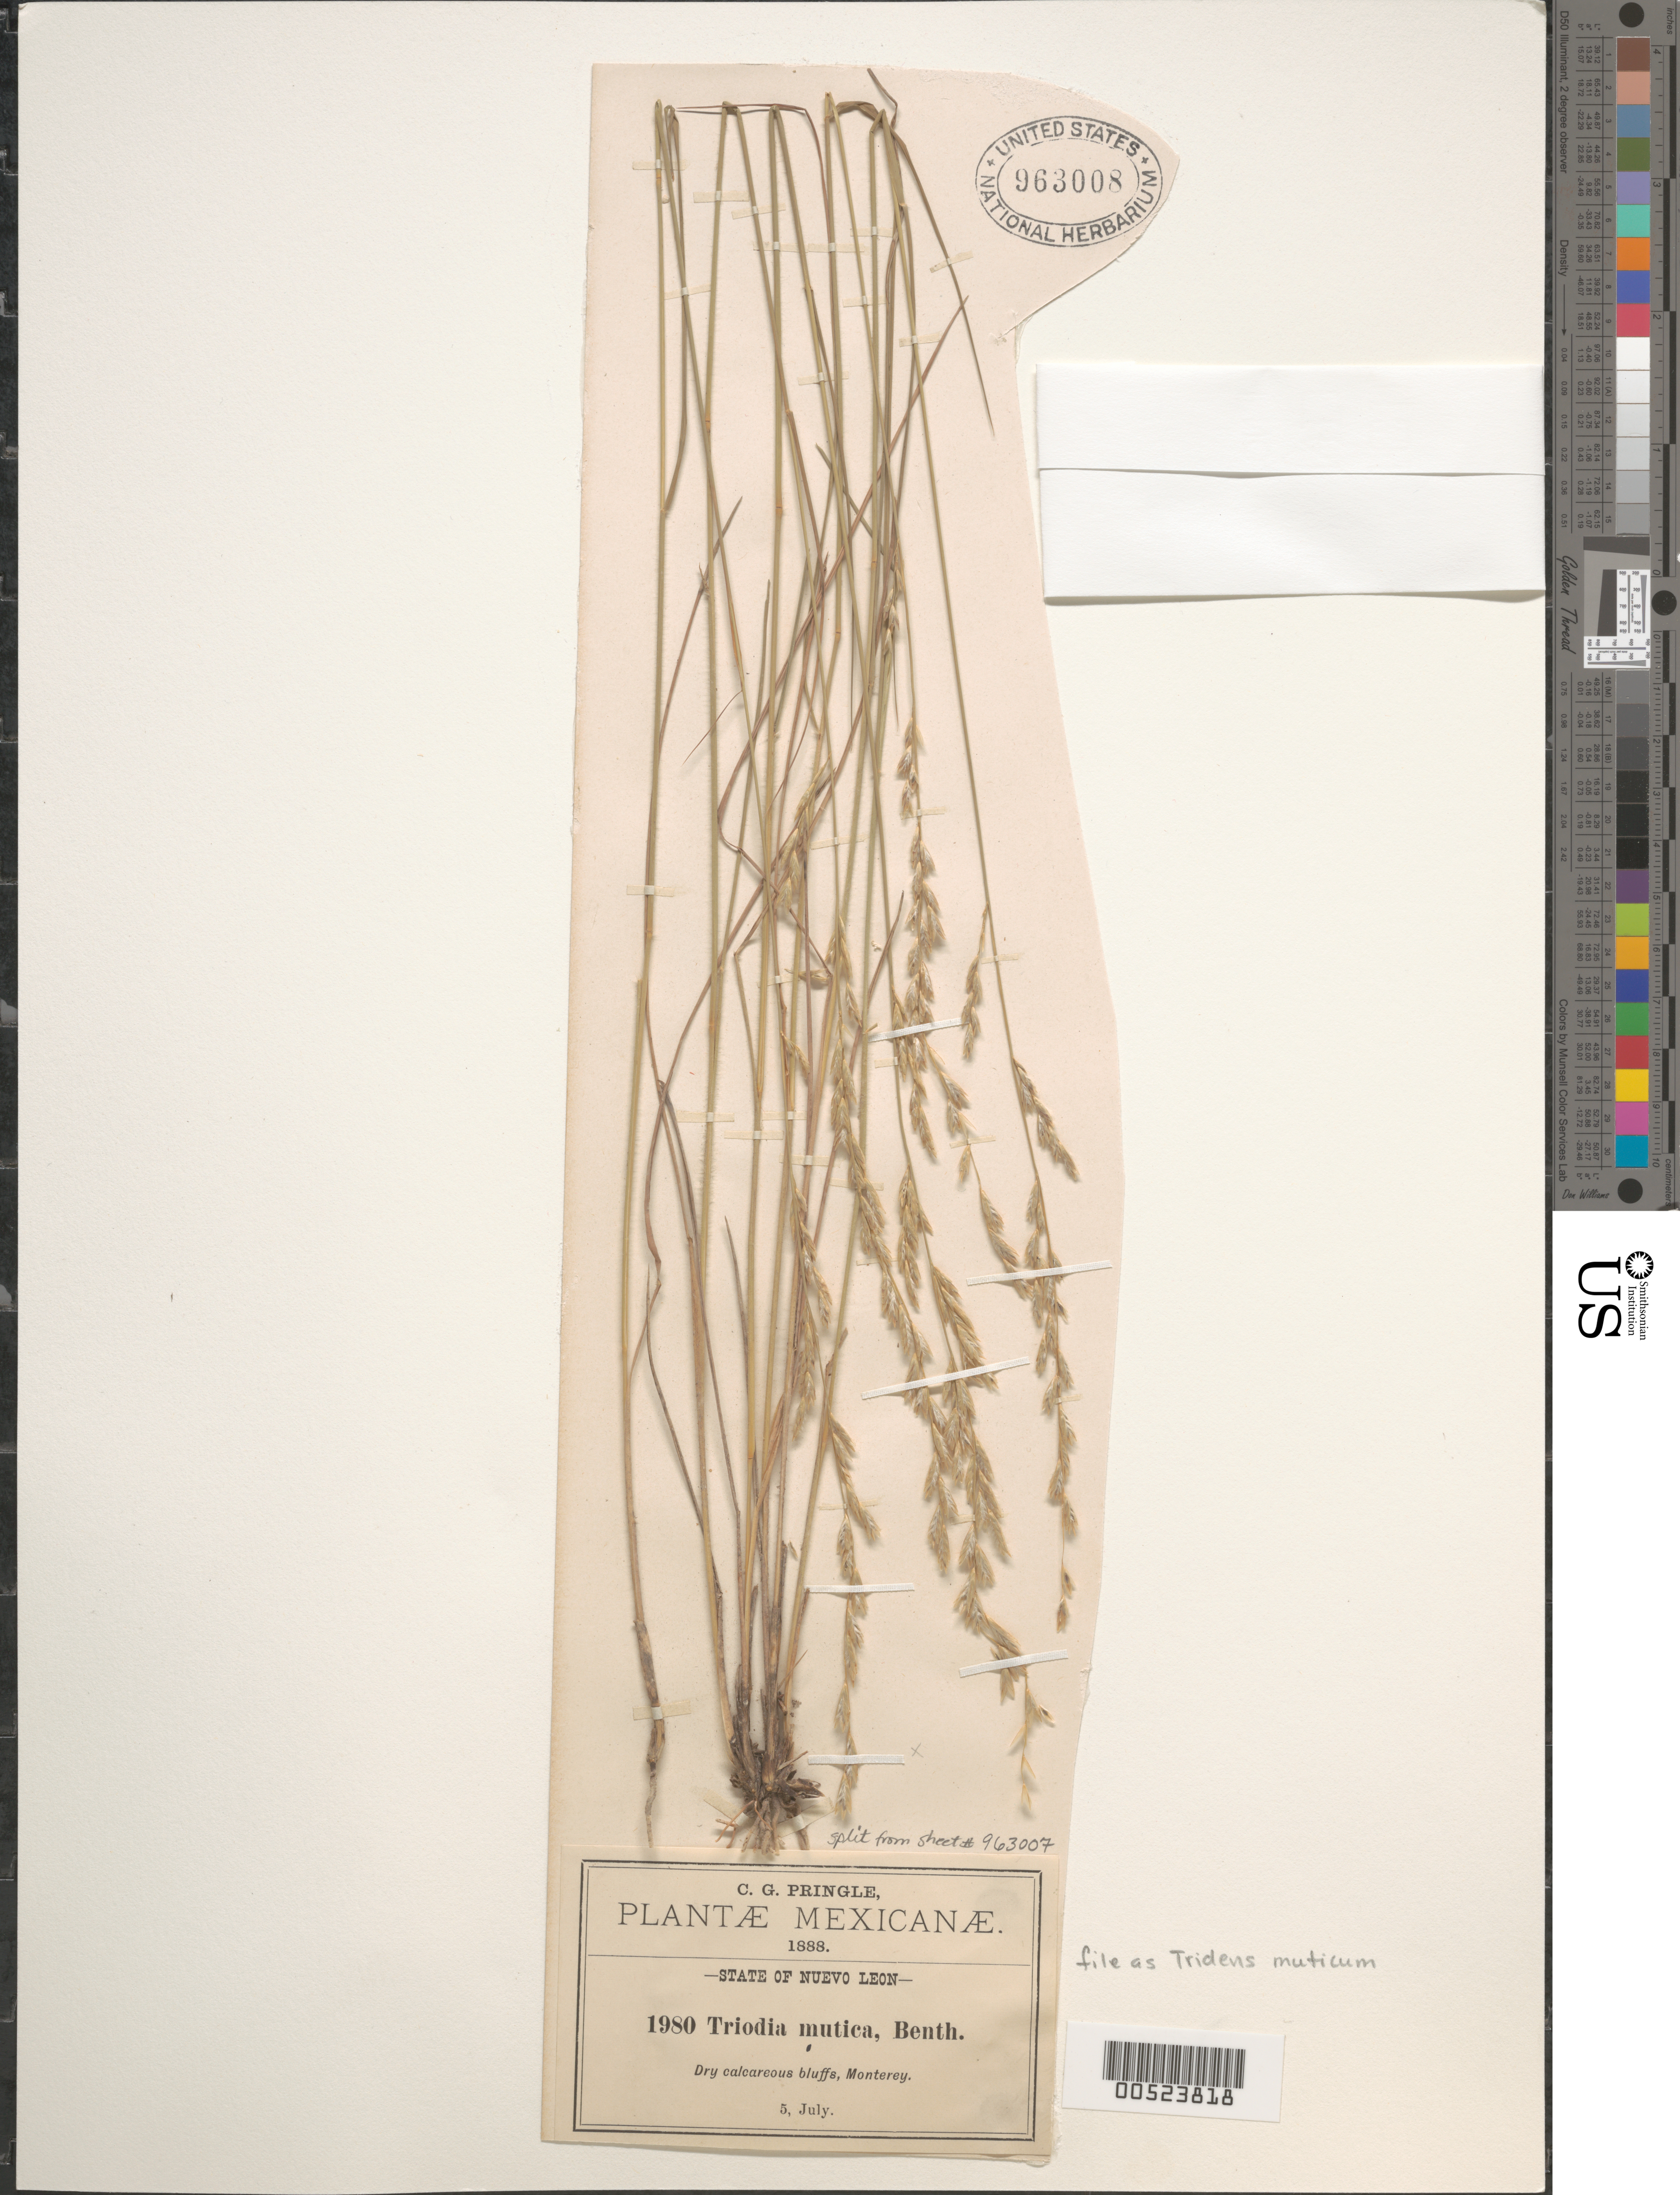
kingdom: Plantae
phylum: Tracheophyta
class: Liliopsida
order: Poales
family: Poaceae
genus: Triodia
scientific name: Triodia mutica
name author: (Torr.) Scribn.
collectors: C. G. Pringle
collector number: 1980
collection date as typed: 5 Jul 1888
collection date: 1888-07-05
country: Mexico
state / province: Nuevo León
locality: Monterey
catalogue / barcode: US 963008